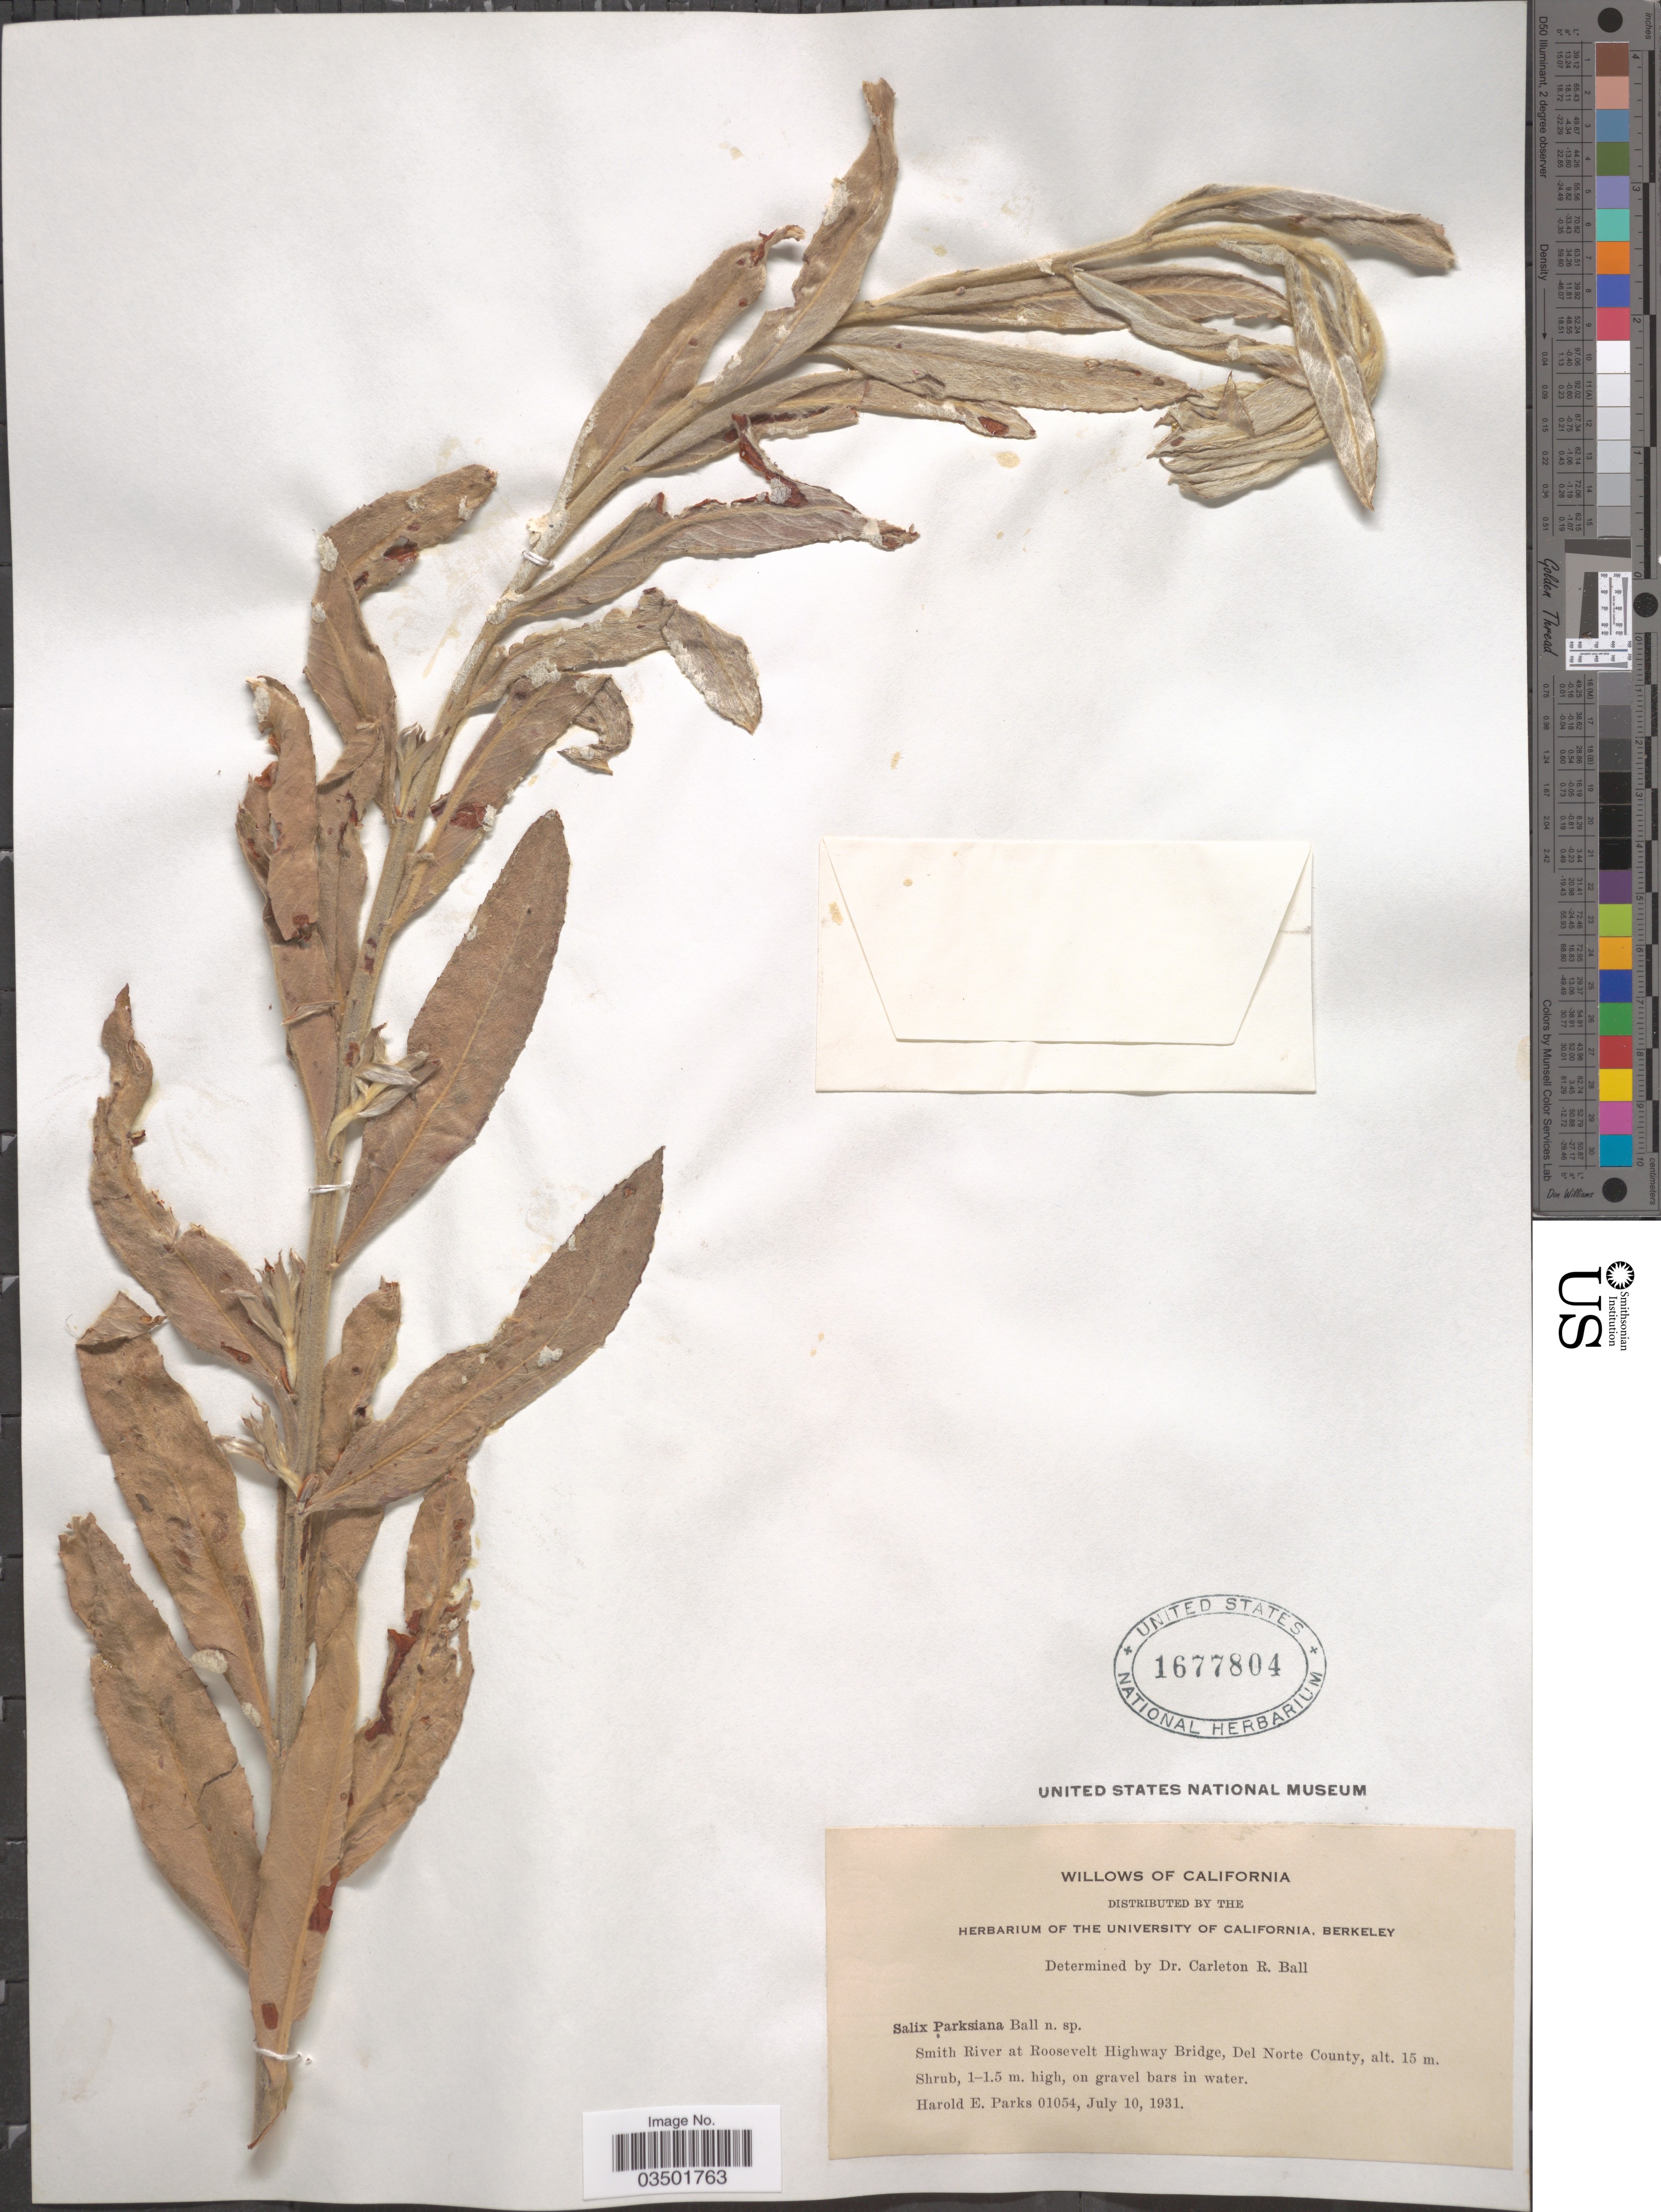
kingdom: Plantae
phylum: Tracheophyta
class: Magnoliopsida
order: Malpighiales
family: Salicaceae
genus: Salix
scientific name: Salix parksiana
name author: C.R. Ball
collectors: H. E. Parks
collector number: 01054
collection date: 1931-07-10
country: United States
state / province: California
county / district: Del Norte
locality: Smith River at Roosevelt Highway Bridge, Del Norte County.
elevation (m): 15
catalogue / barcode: US 1677804